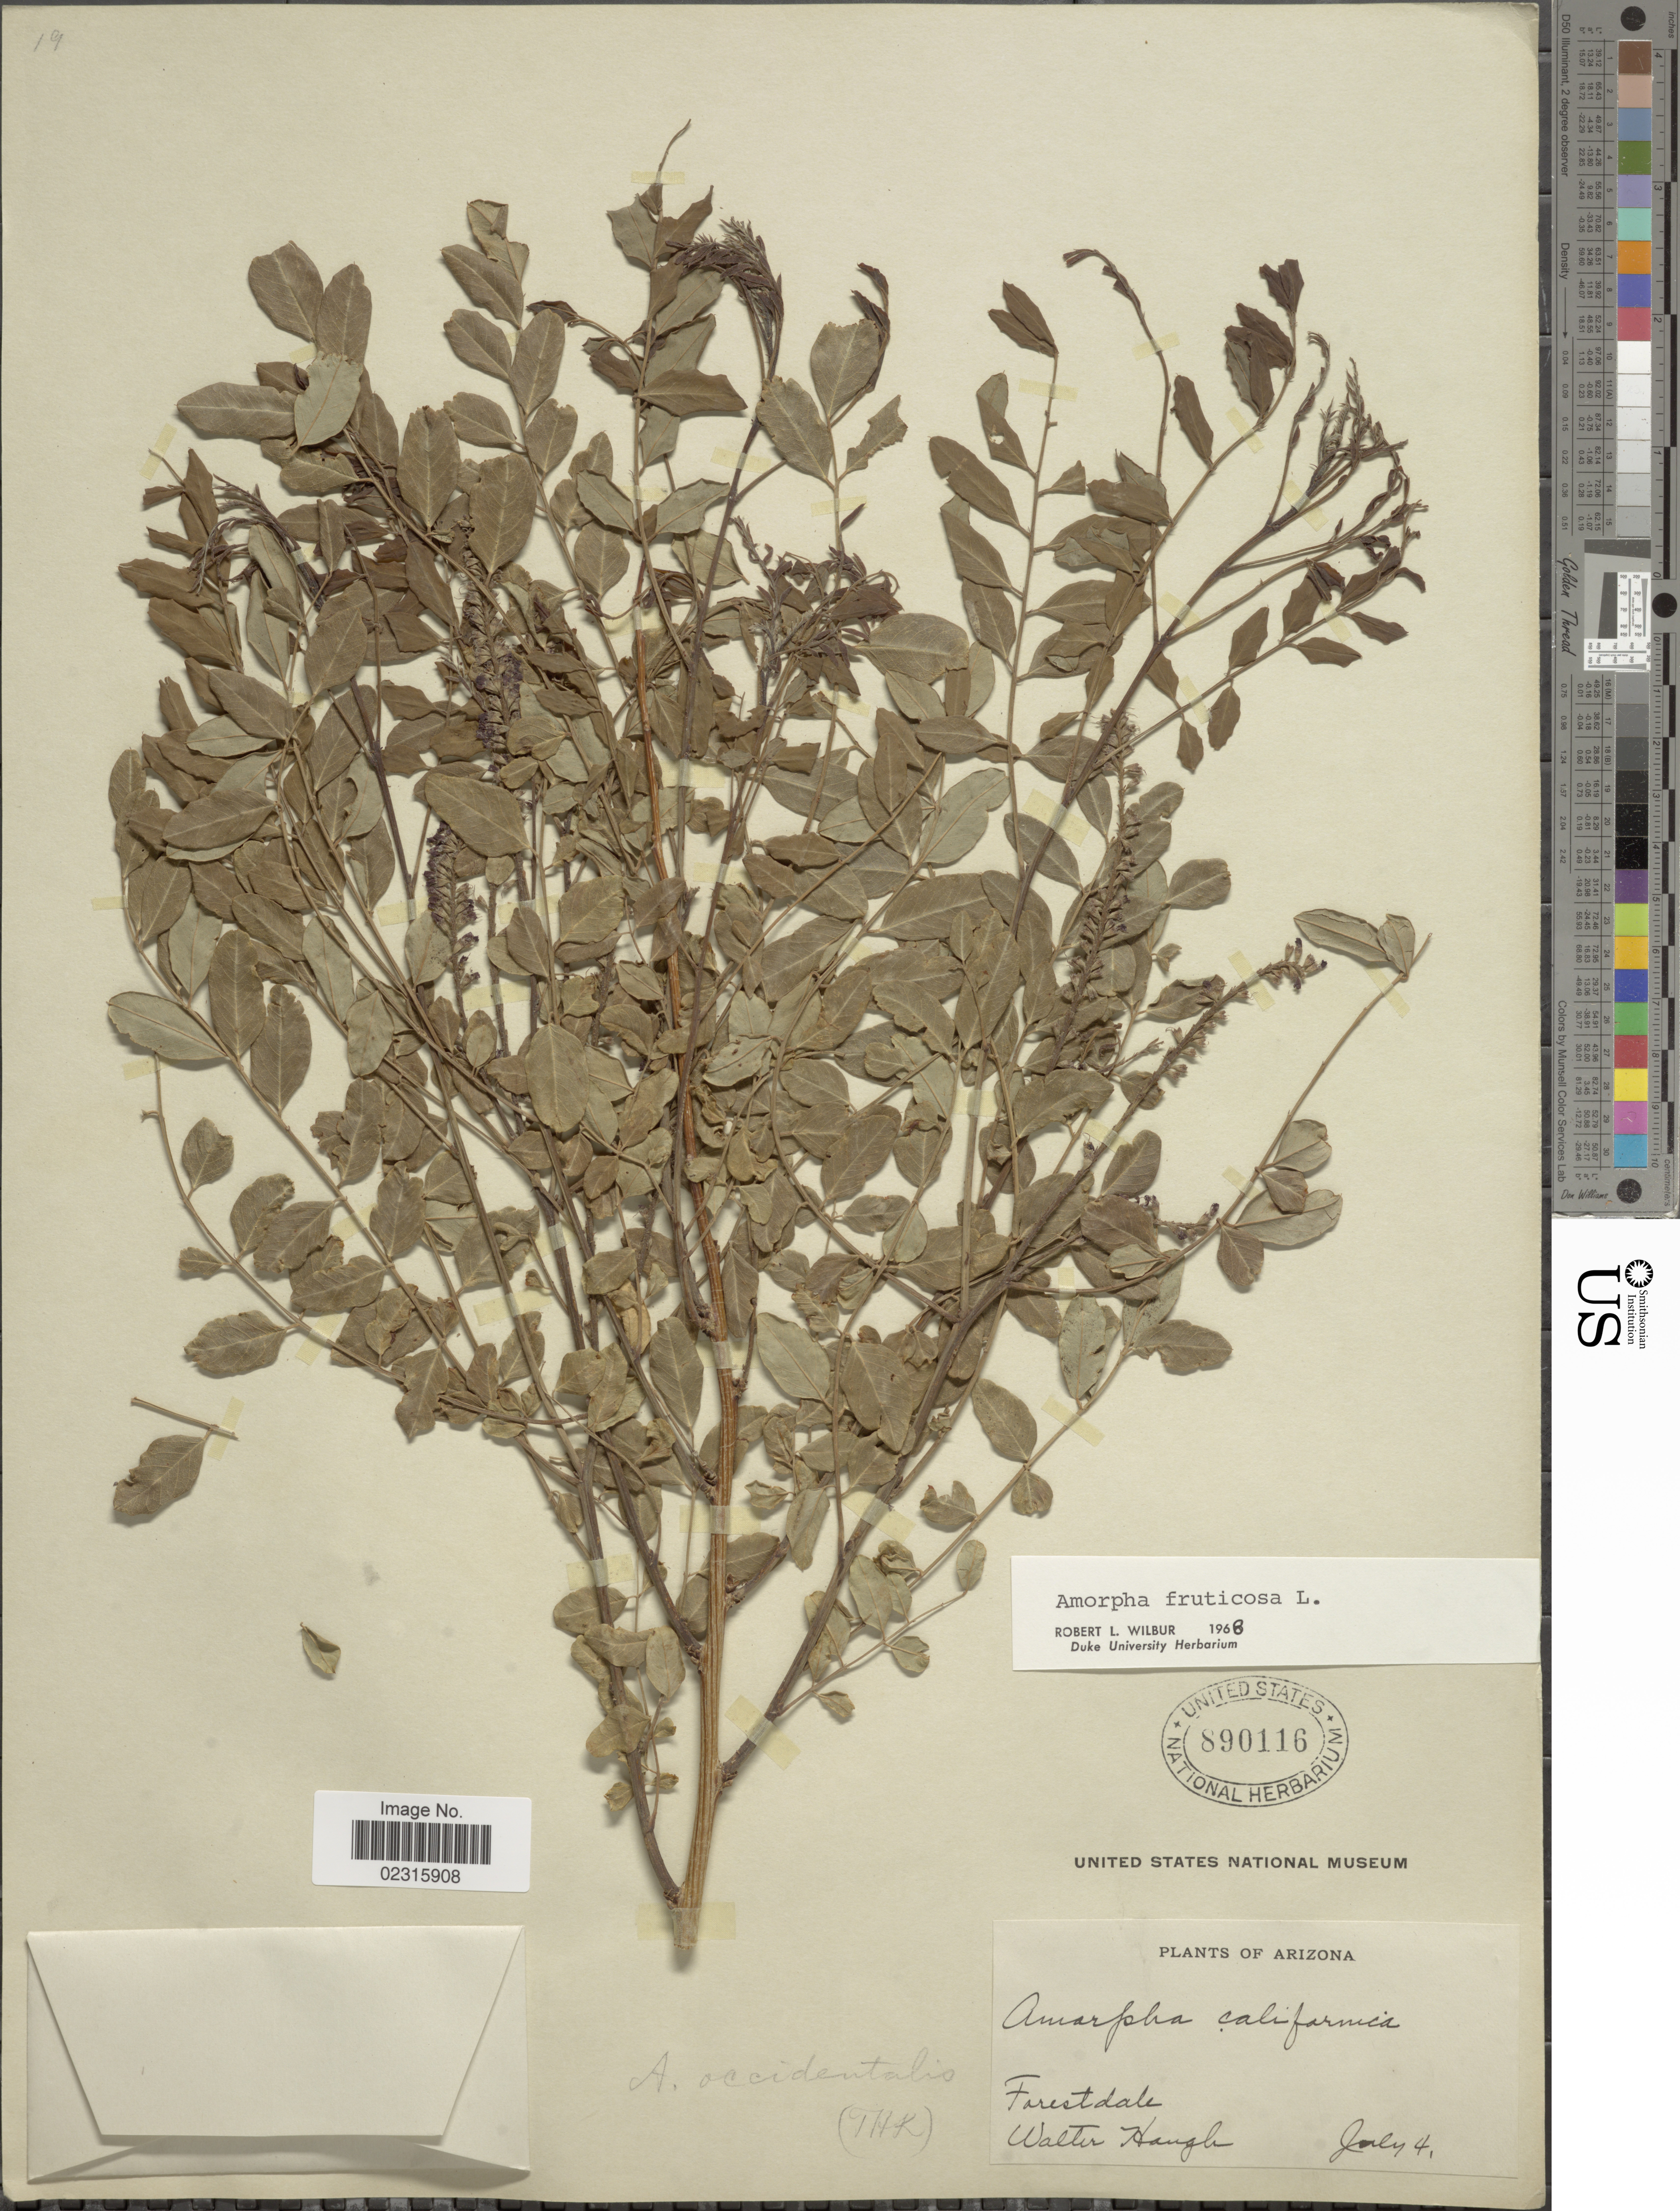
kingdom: Plantae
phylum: Tracheophyta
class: Magnoliopsida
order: Fabales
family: Fabaceae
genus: Amorpha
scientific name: Amorpha fruticosa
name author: L.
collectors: W. Haugh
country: United States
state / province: Arizona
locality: Forestdale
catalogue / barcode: US 890116